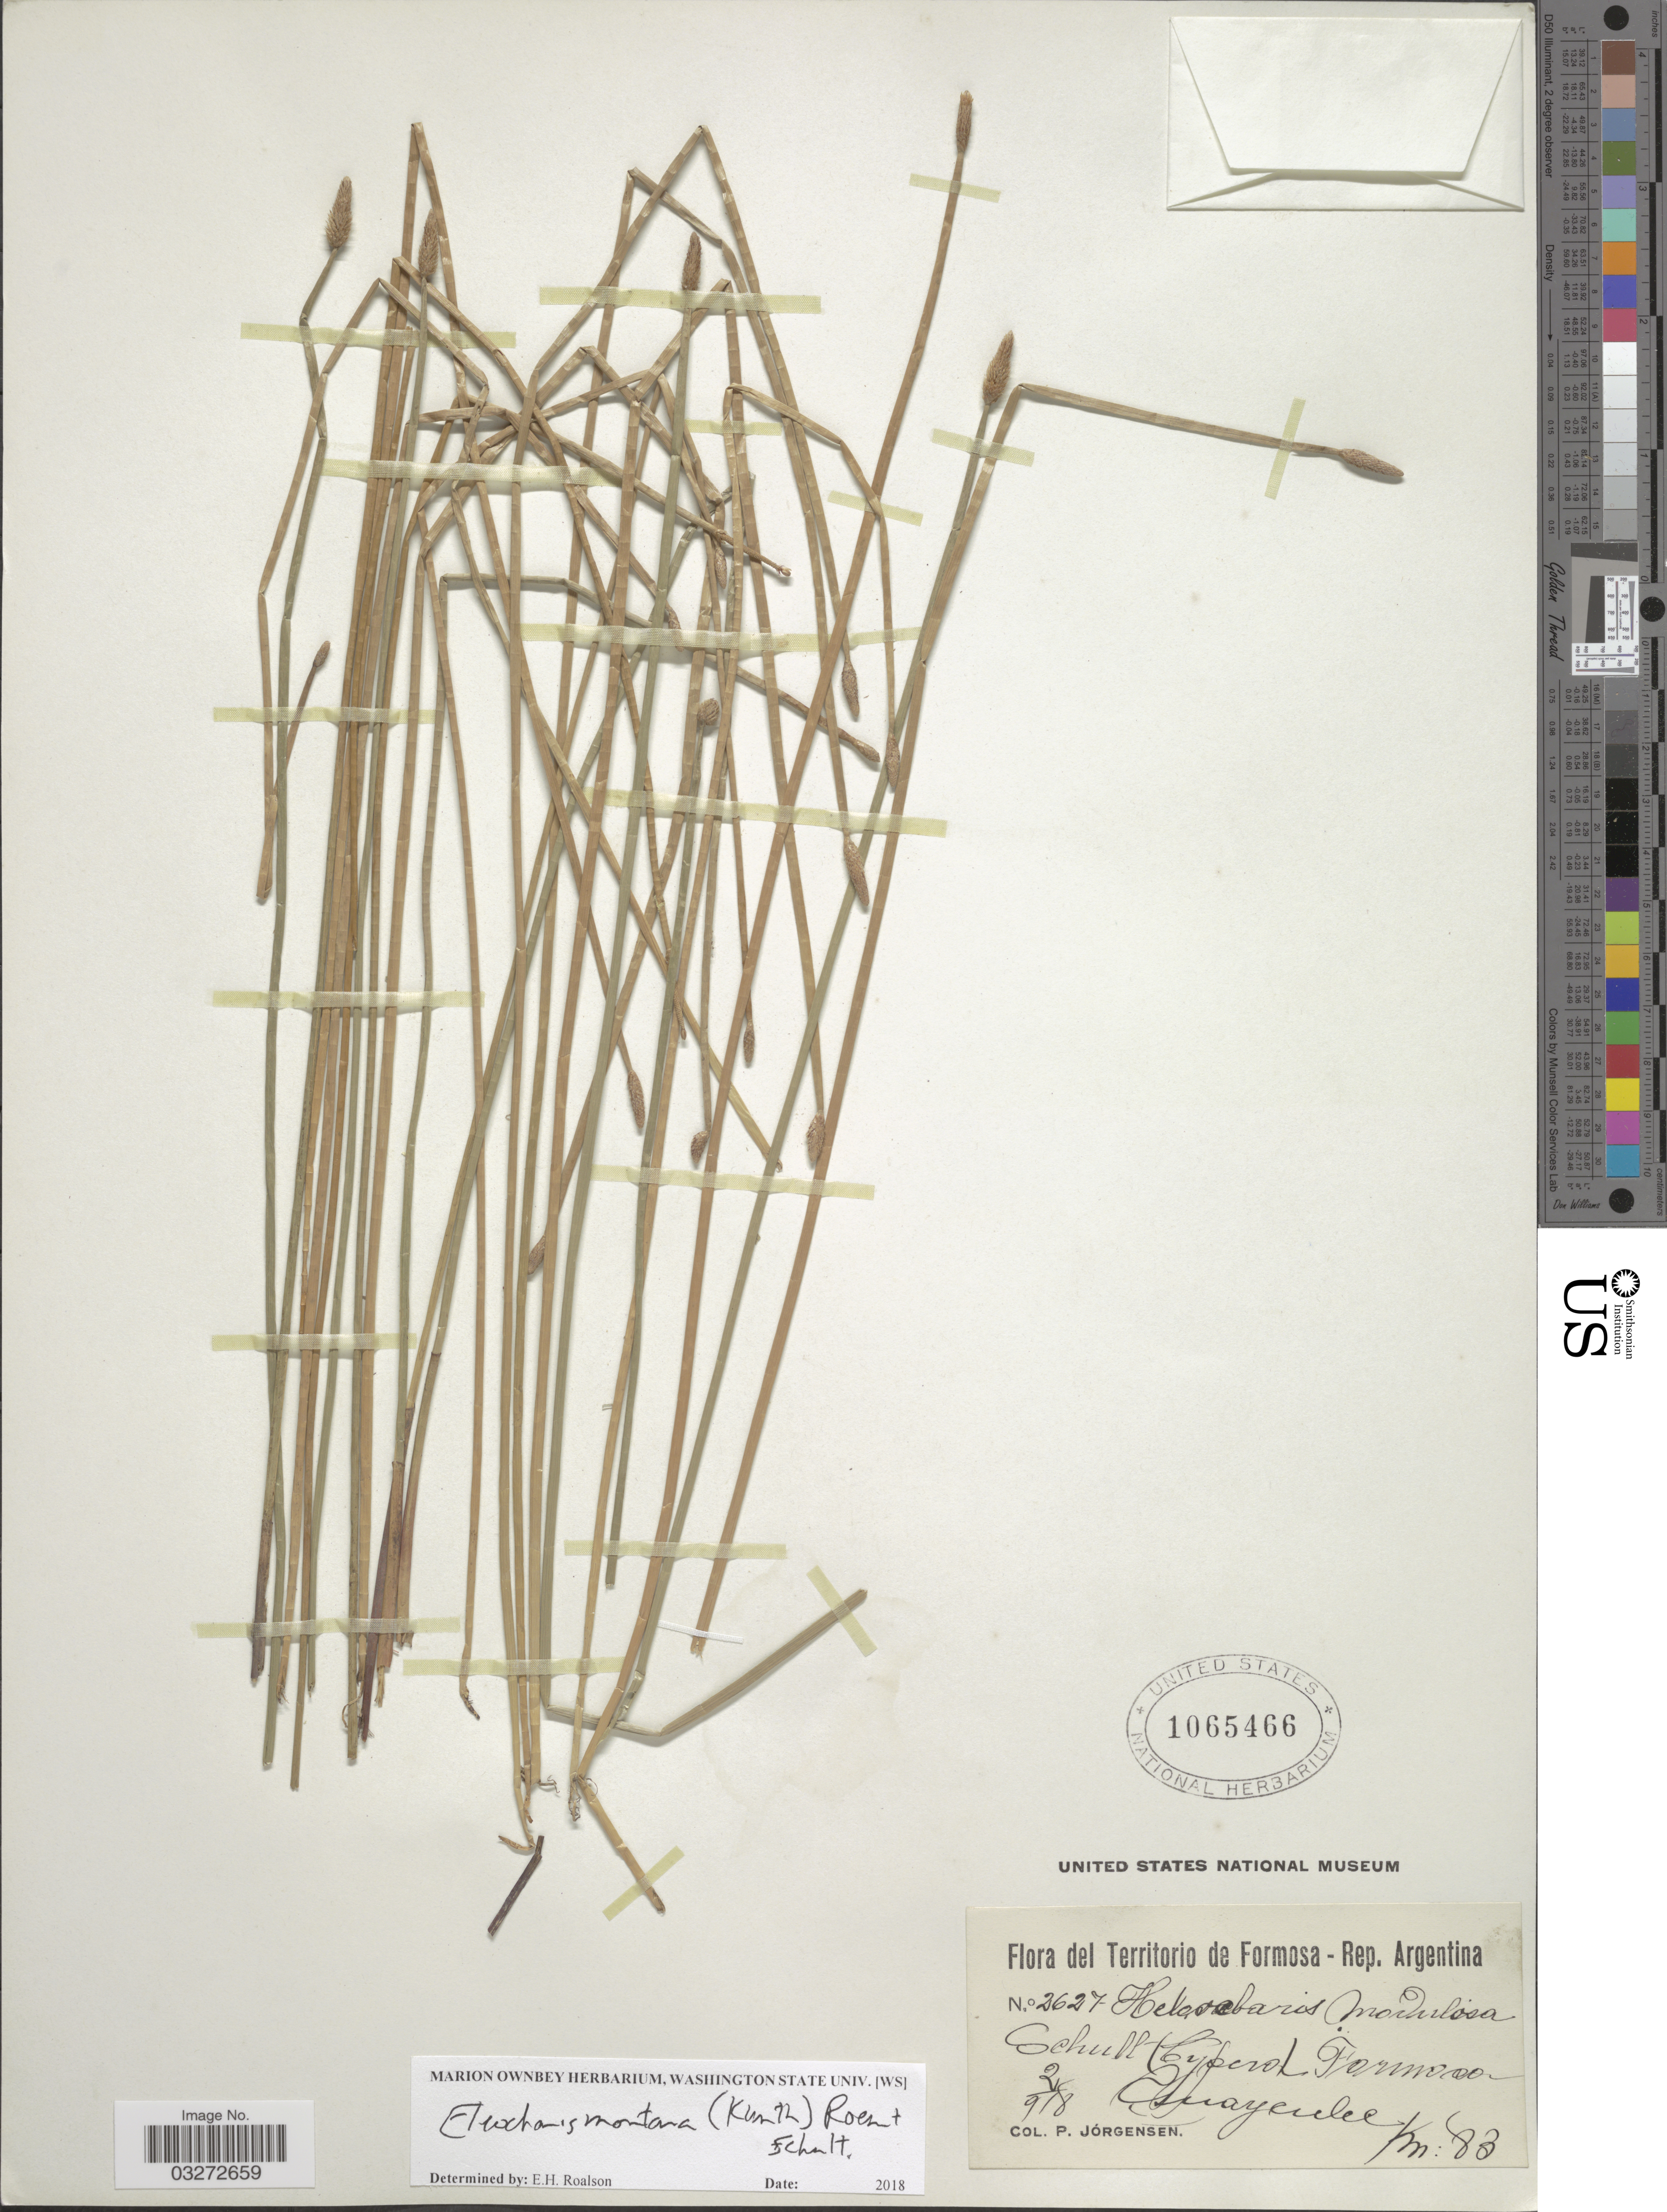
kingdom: Plantae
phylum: Tracheophyta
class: Liliopsida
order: Poales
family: Cyperaceae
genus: Eleocharis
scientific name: Eleocharis montana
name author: (Kunth) Roem. & Schult.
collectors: P. Jörgensen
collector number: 2627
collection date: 1918-02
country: Argentina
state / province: Formosa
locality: Territorio de Formosa. Guayculee.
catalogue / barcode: US 1065466